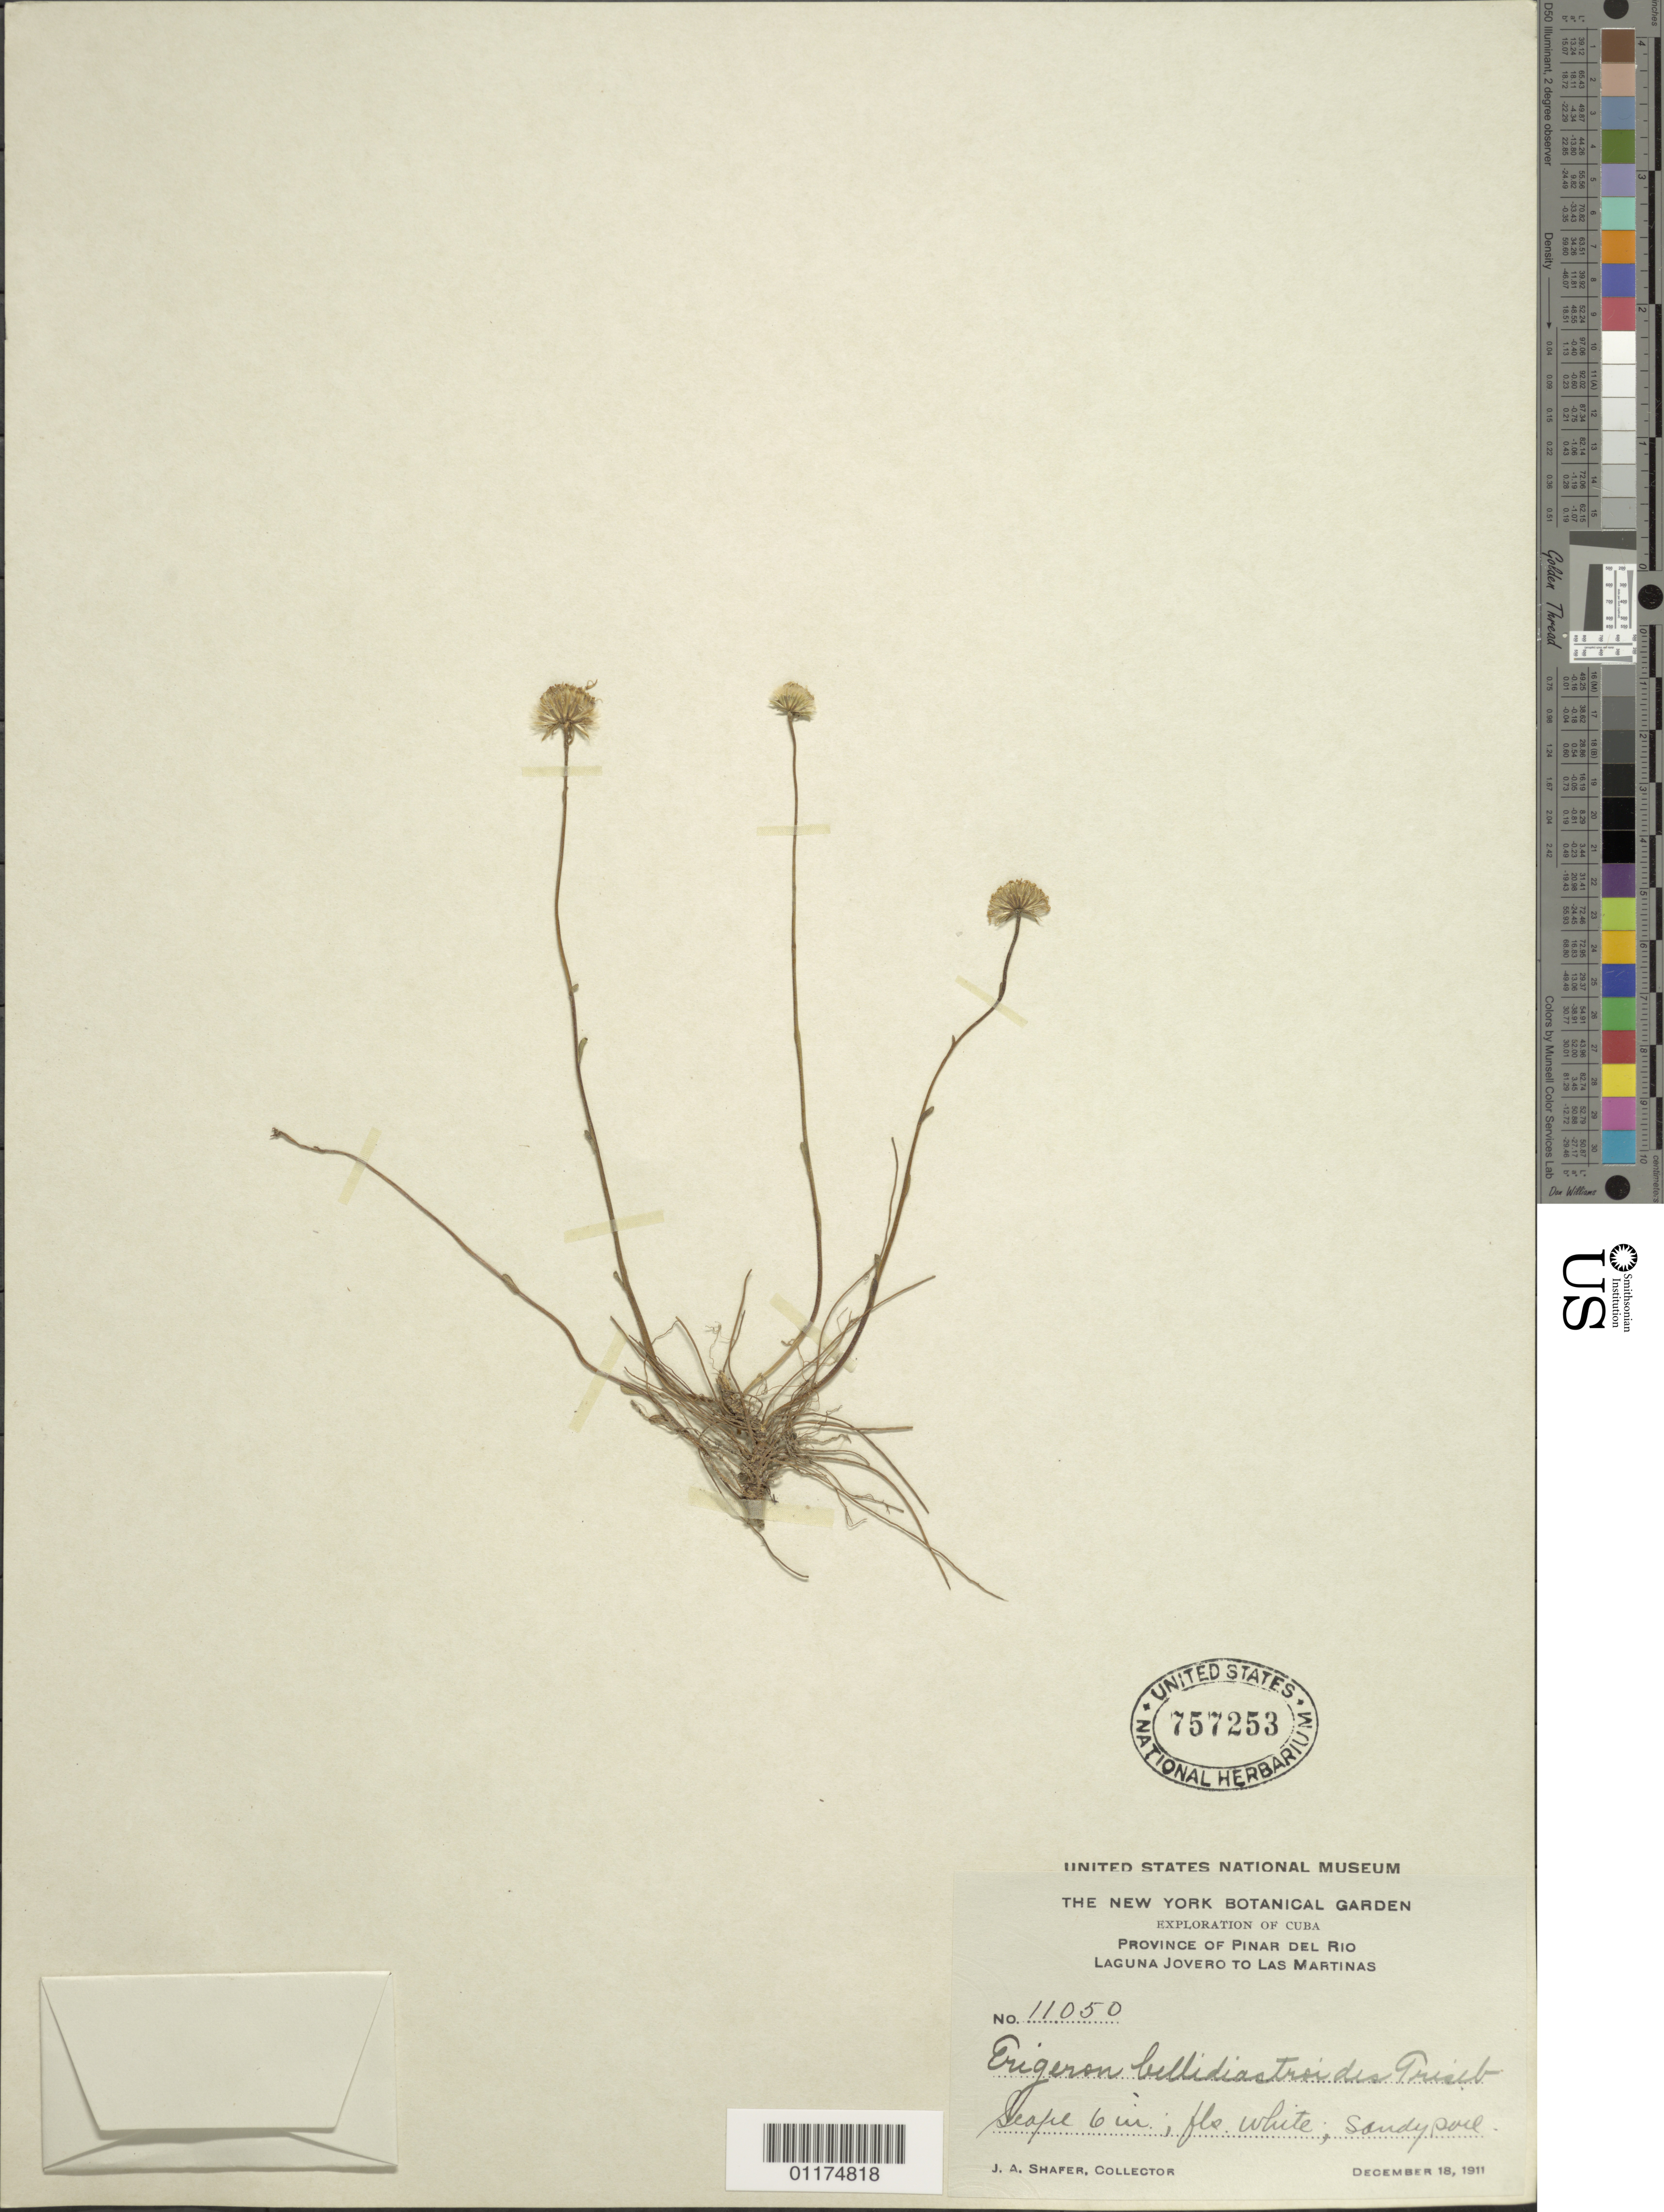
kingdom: Plantae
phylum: Tracheophyta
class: Magnoliopsida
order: Asterales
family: Asteraceae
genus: Erigeron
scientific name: Erigeron bellidiastroides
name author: Griseb.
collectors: J. A. Shafer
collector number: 11050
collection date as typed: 18 Dec 1911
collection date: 1911-12-18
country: Cuba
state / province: Pinar del Rio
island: Cuba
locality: Laguna Jovero to Las Martinas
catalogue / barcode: US 757253